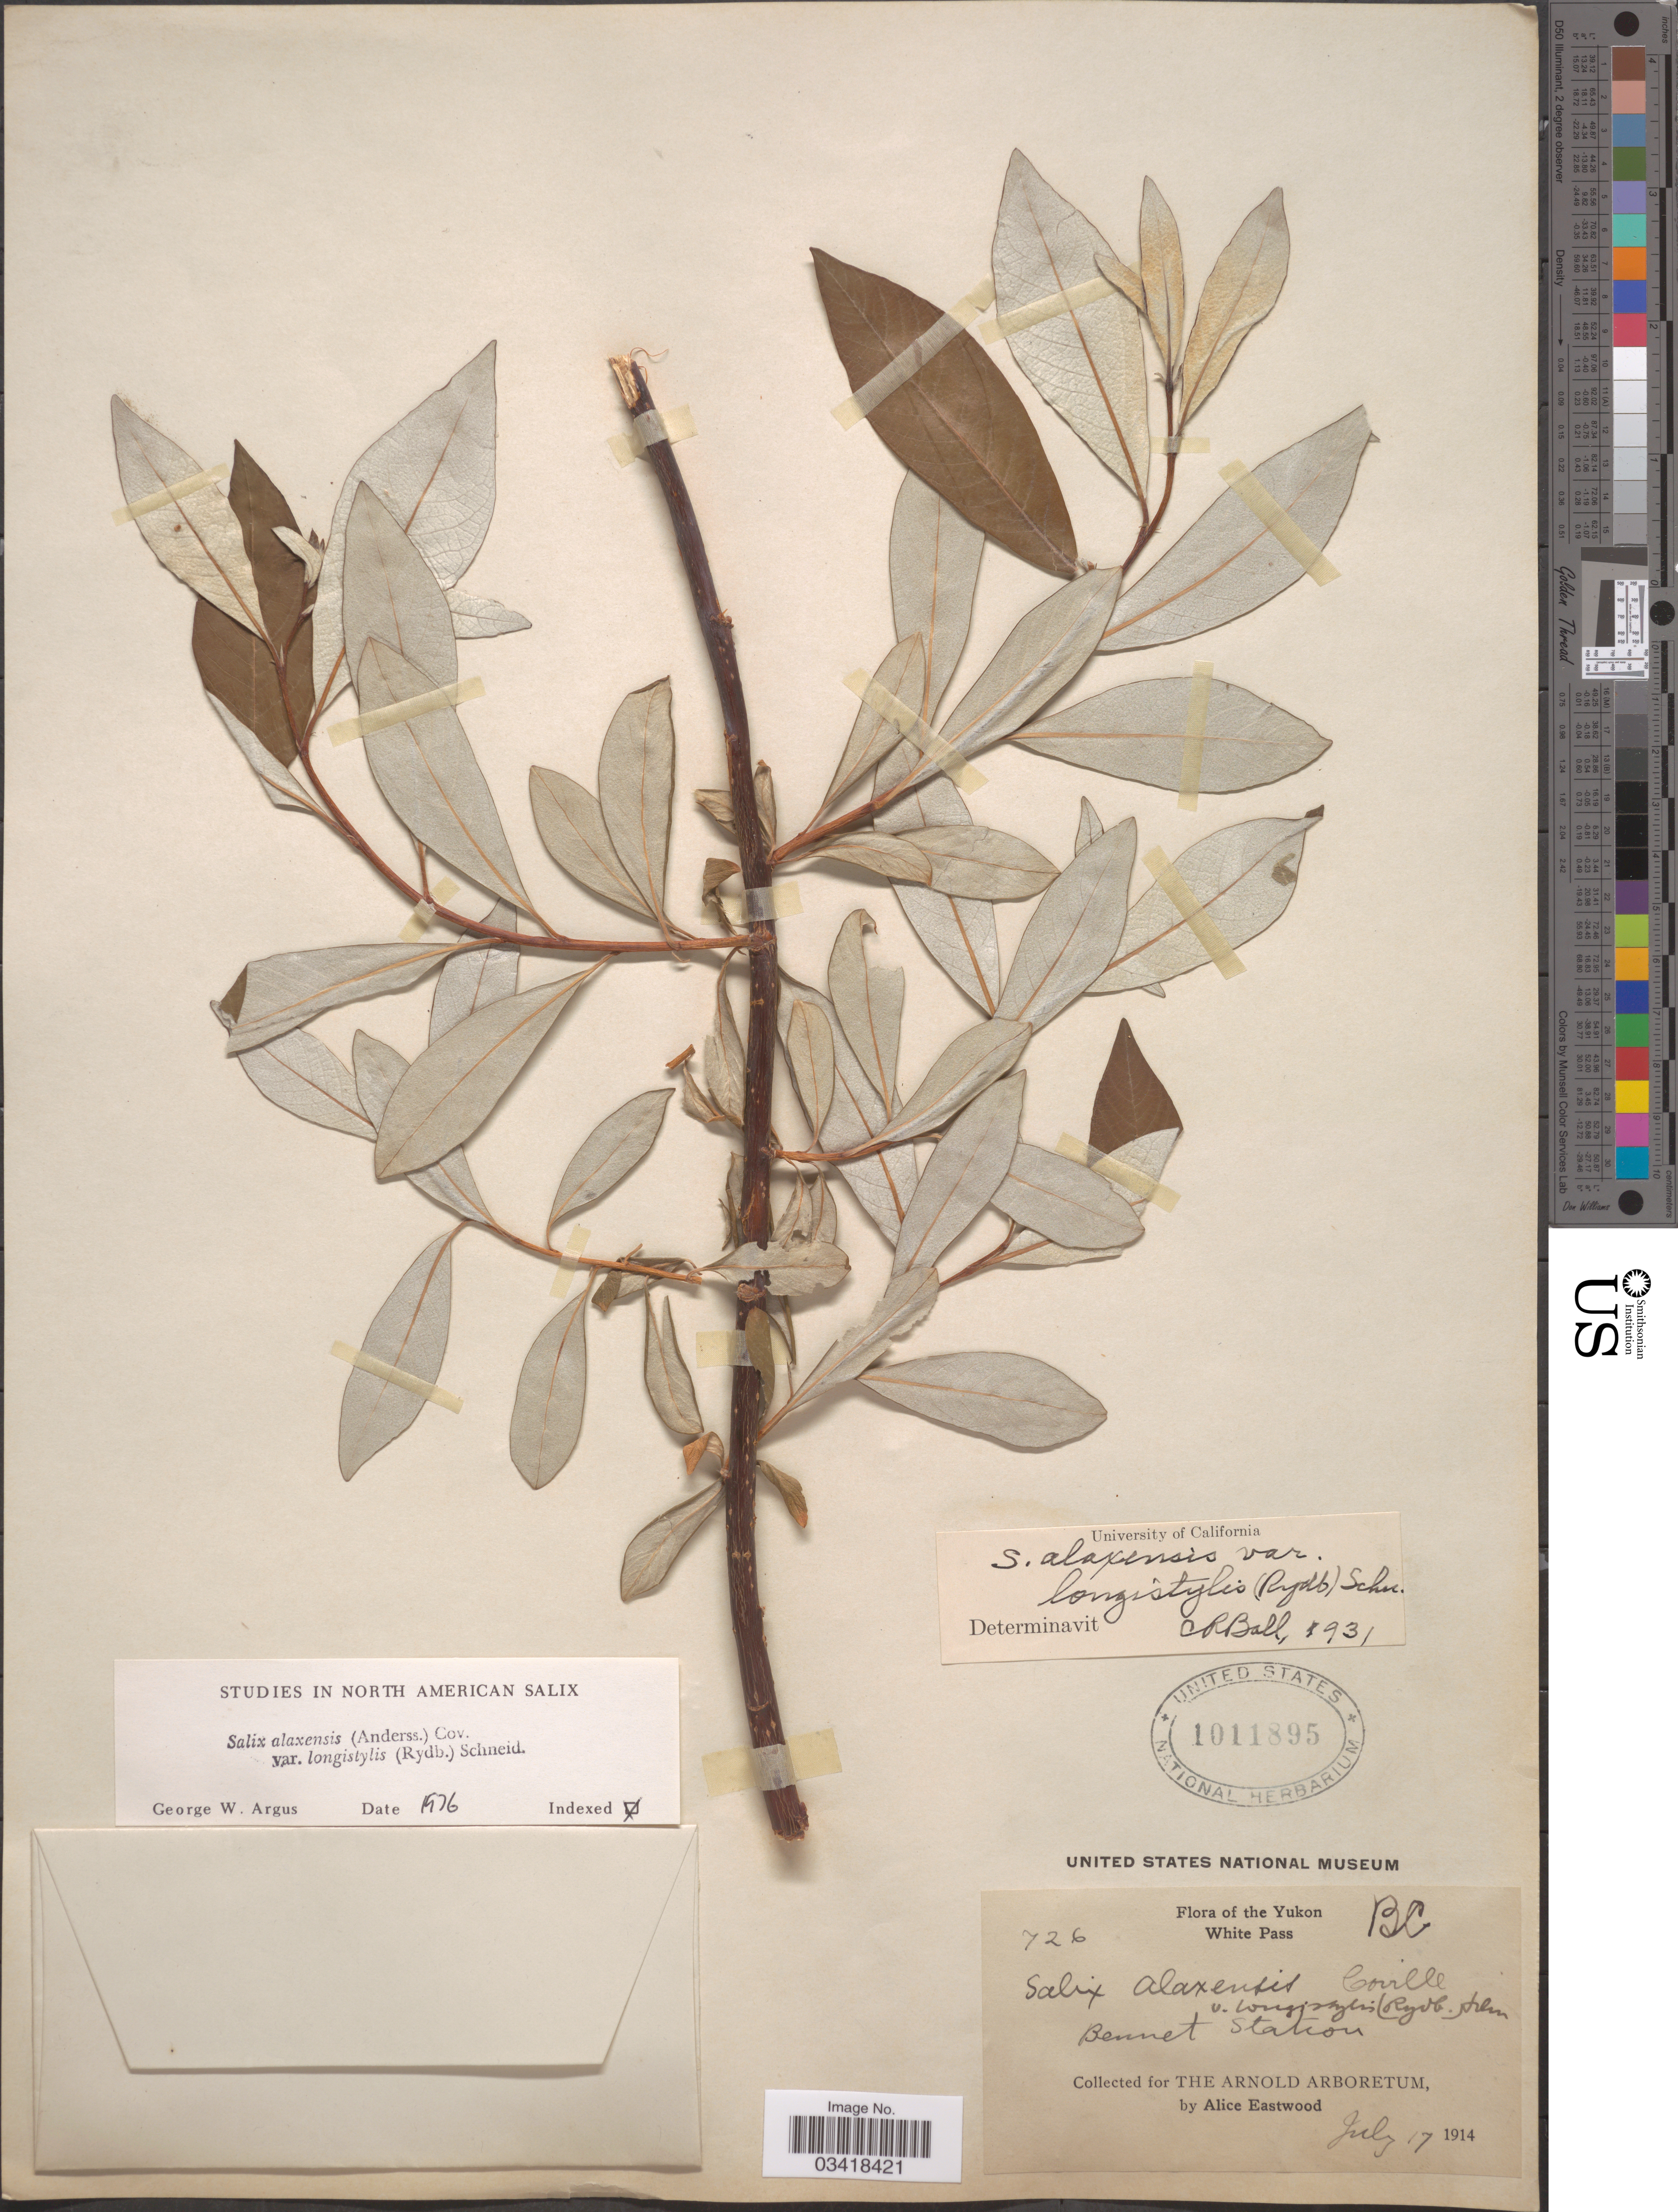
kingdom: Plantae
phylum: Tracheophyta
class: Magnoliopsida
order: Malpighiales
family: Salicaceae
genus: Salix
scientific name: Salix alaxensis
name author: (Andersson) Coville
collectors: A. Eastwood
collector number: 726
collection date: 1914-07-17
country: Canada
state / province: Yukon Territory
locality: The Yukon. White Pass. Bennet Station.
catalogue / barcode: US 1011895